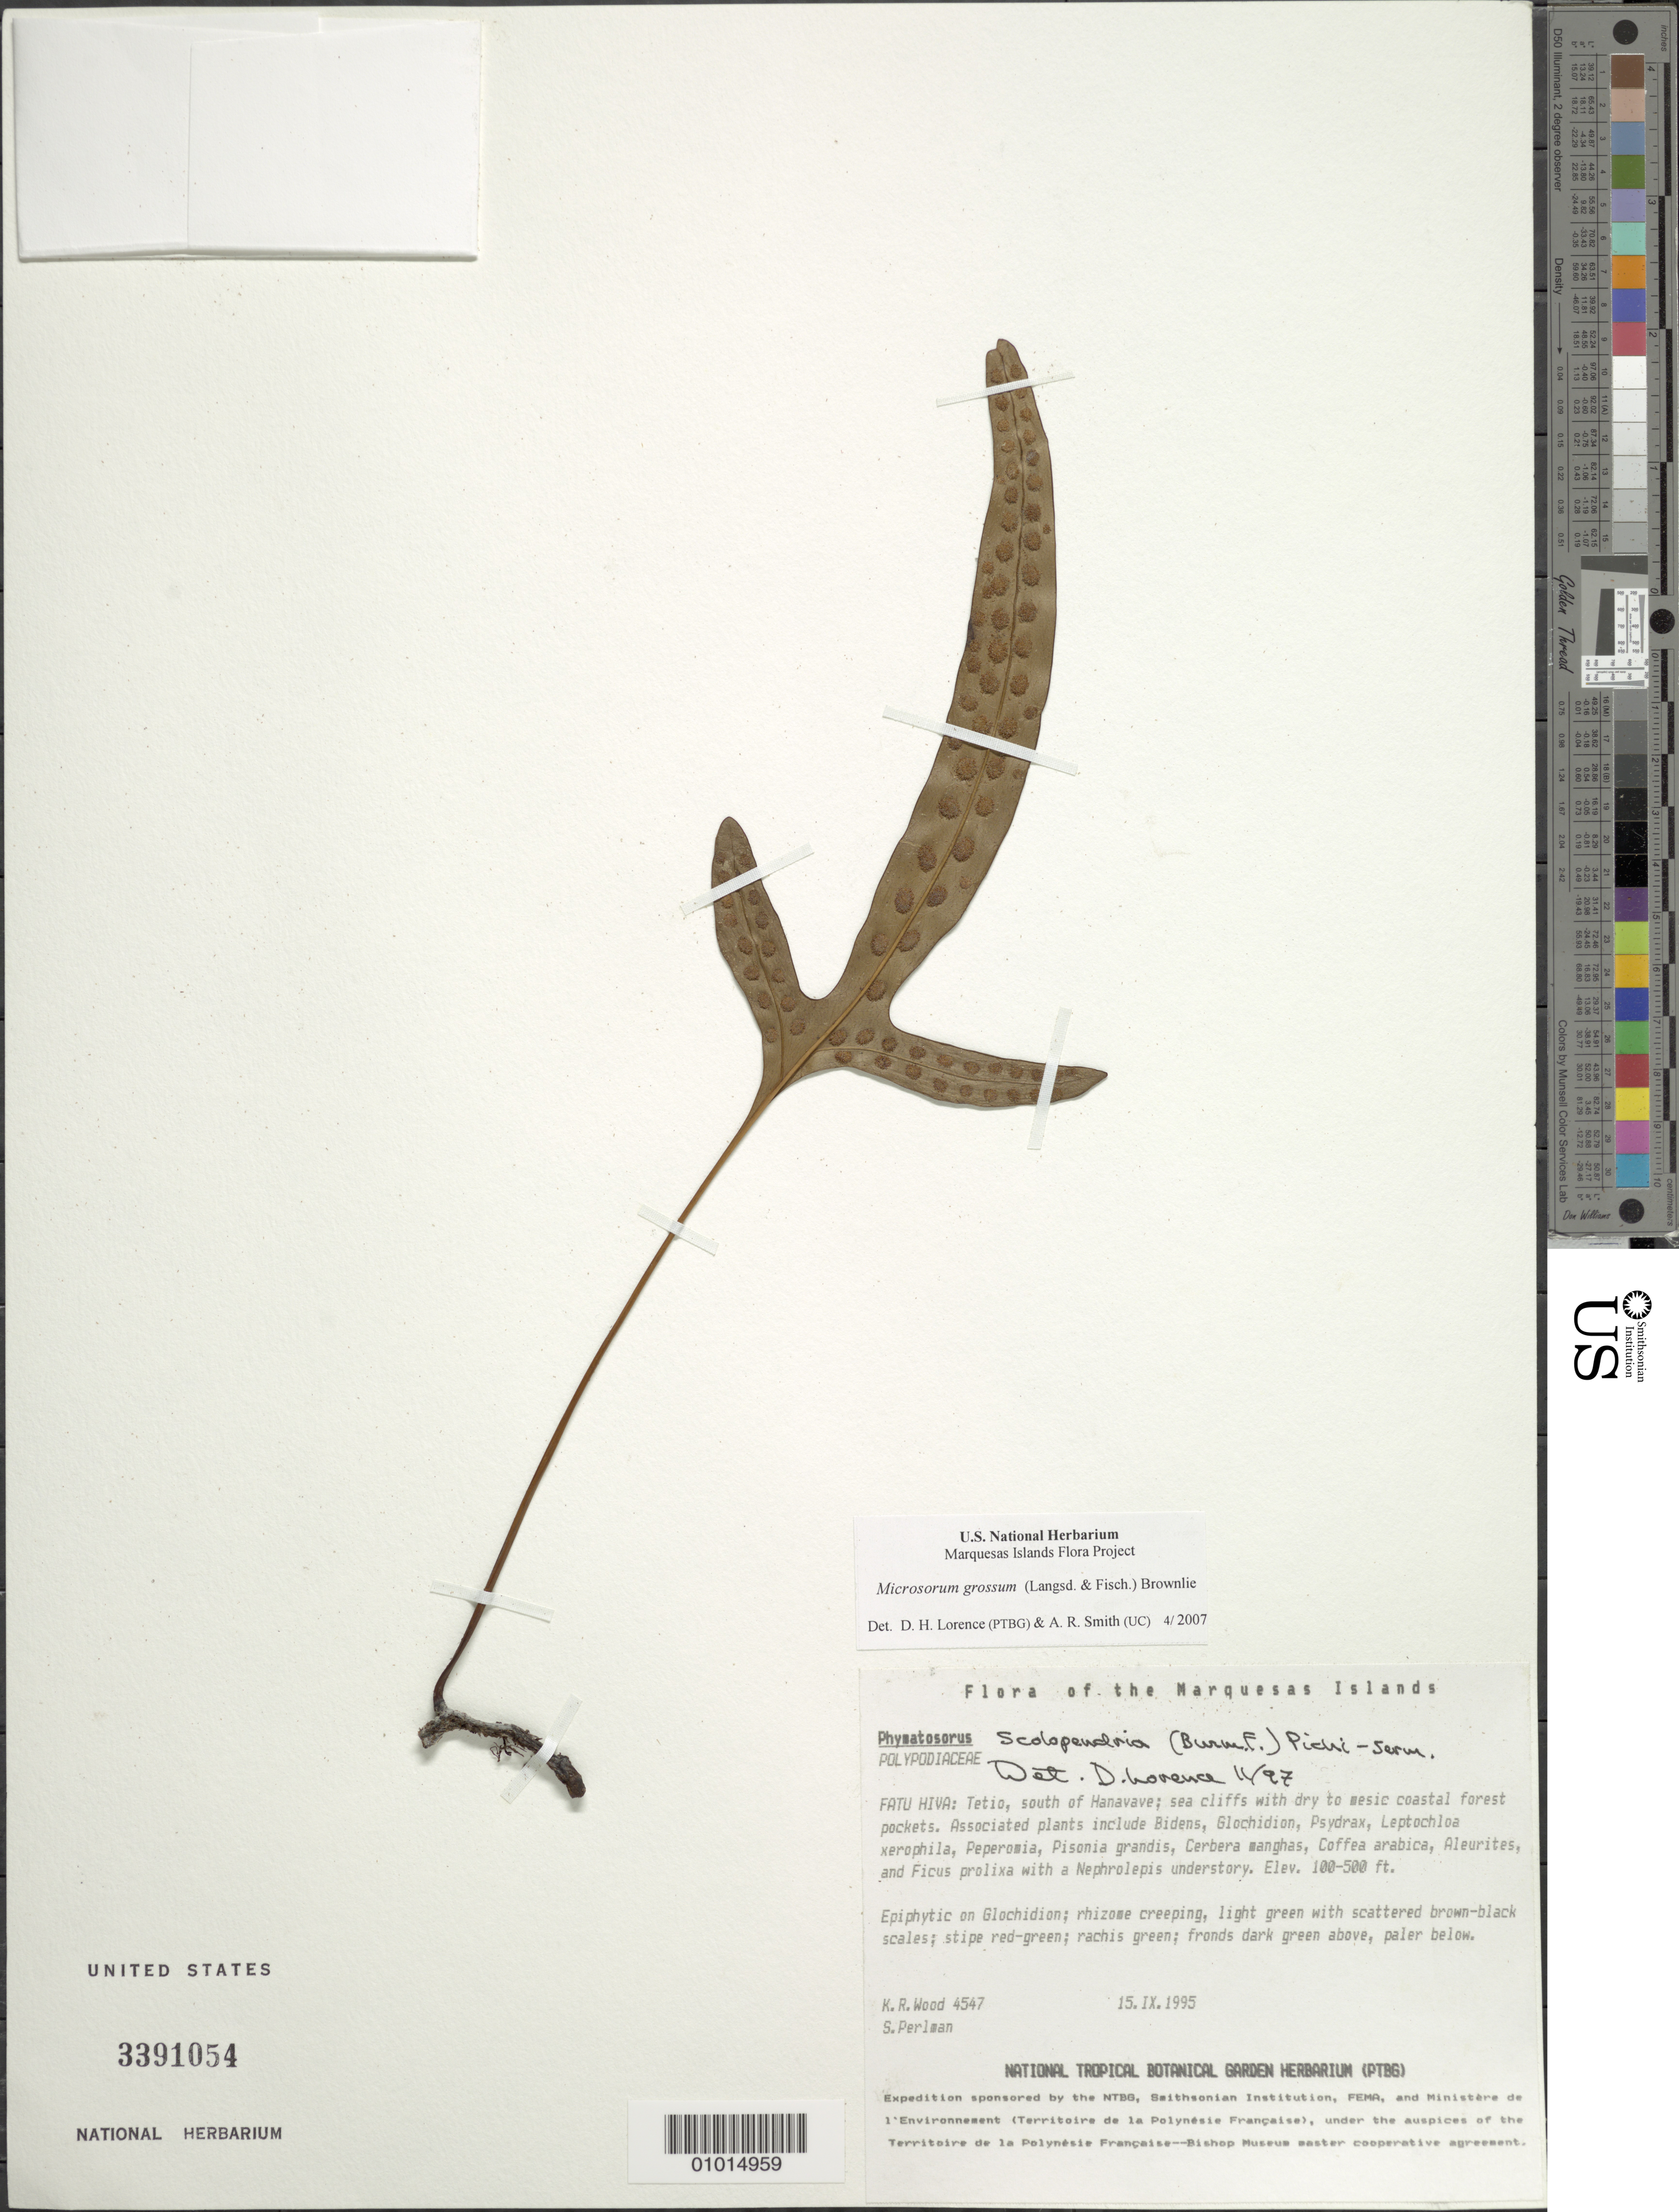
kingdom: Plantae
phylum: Tracheophyta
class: Polypodiopsida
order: Polypodiales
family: Polypodiaceae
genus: Microsorum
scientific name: Microsorum grossum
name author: (Langsd. & Fisch.) S.B. Andrews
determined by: Lorence, David H.; Smith, A. R.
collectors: K. R. Wood & S. P. Perlman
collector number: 4547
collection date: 1995-09-15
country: French Polynesia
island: Fatu Hiva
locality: Tetio, S of Hanavave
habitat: Coastal sea cliffs w/ dry to mesic coastal forest pockets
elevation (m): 31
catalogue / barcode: US 3391054